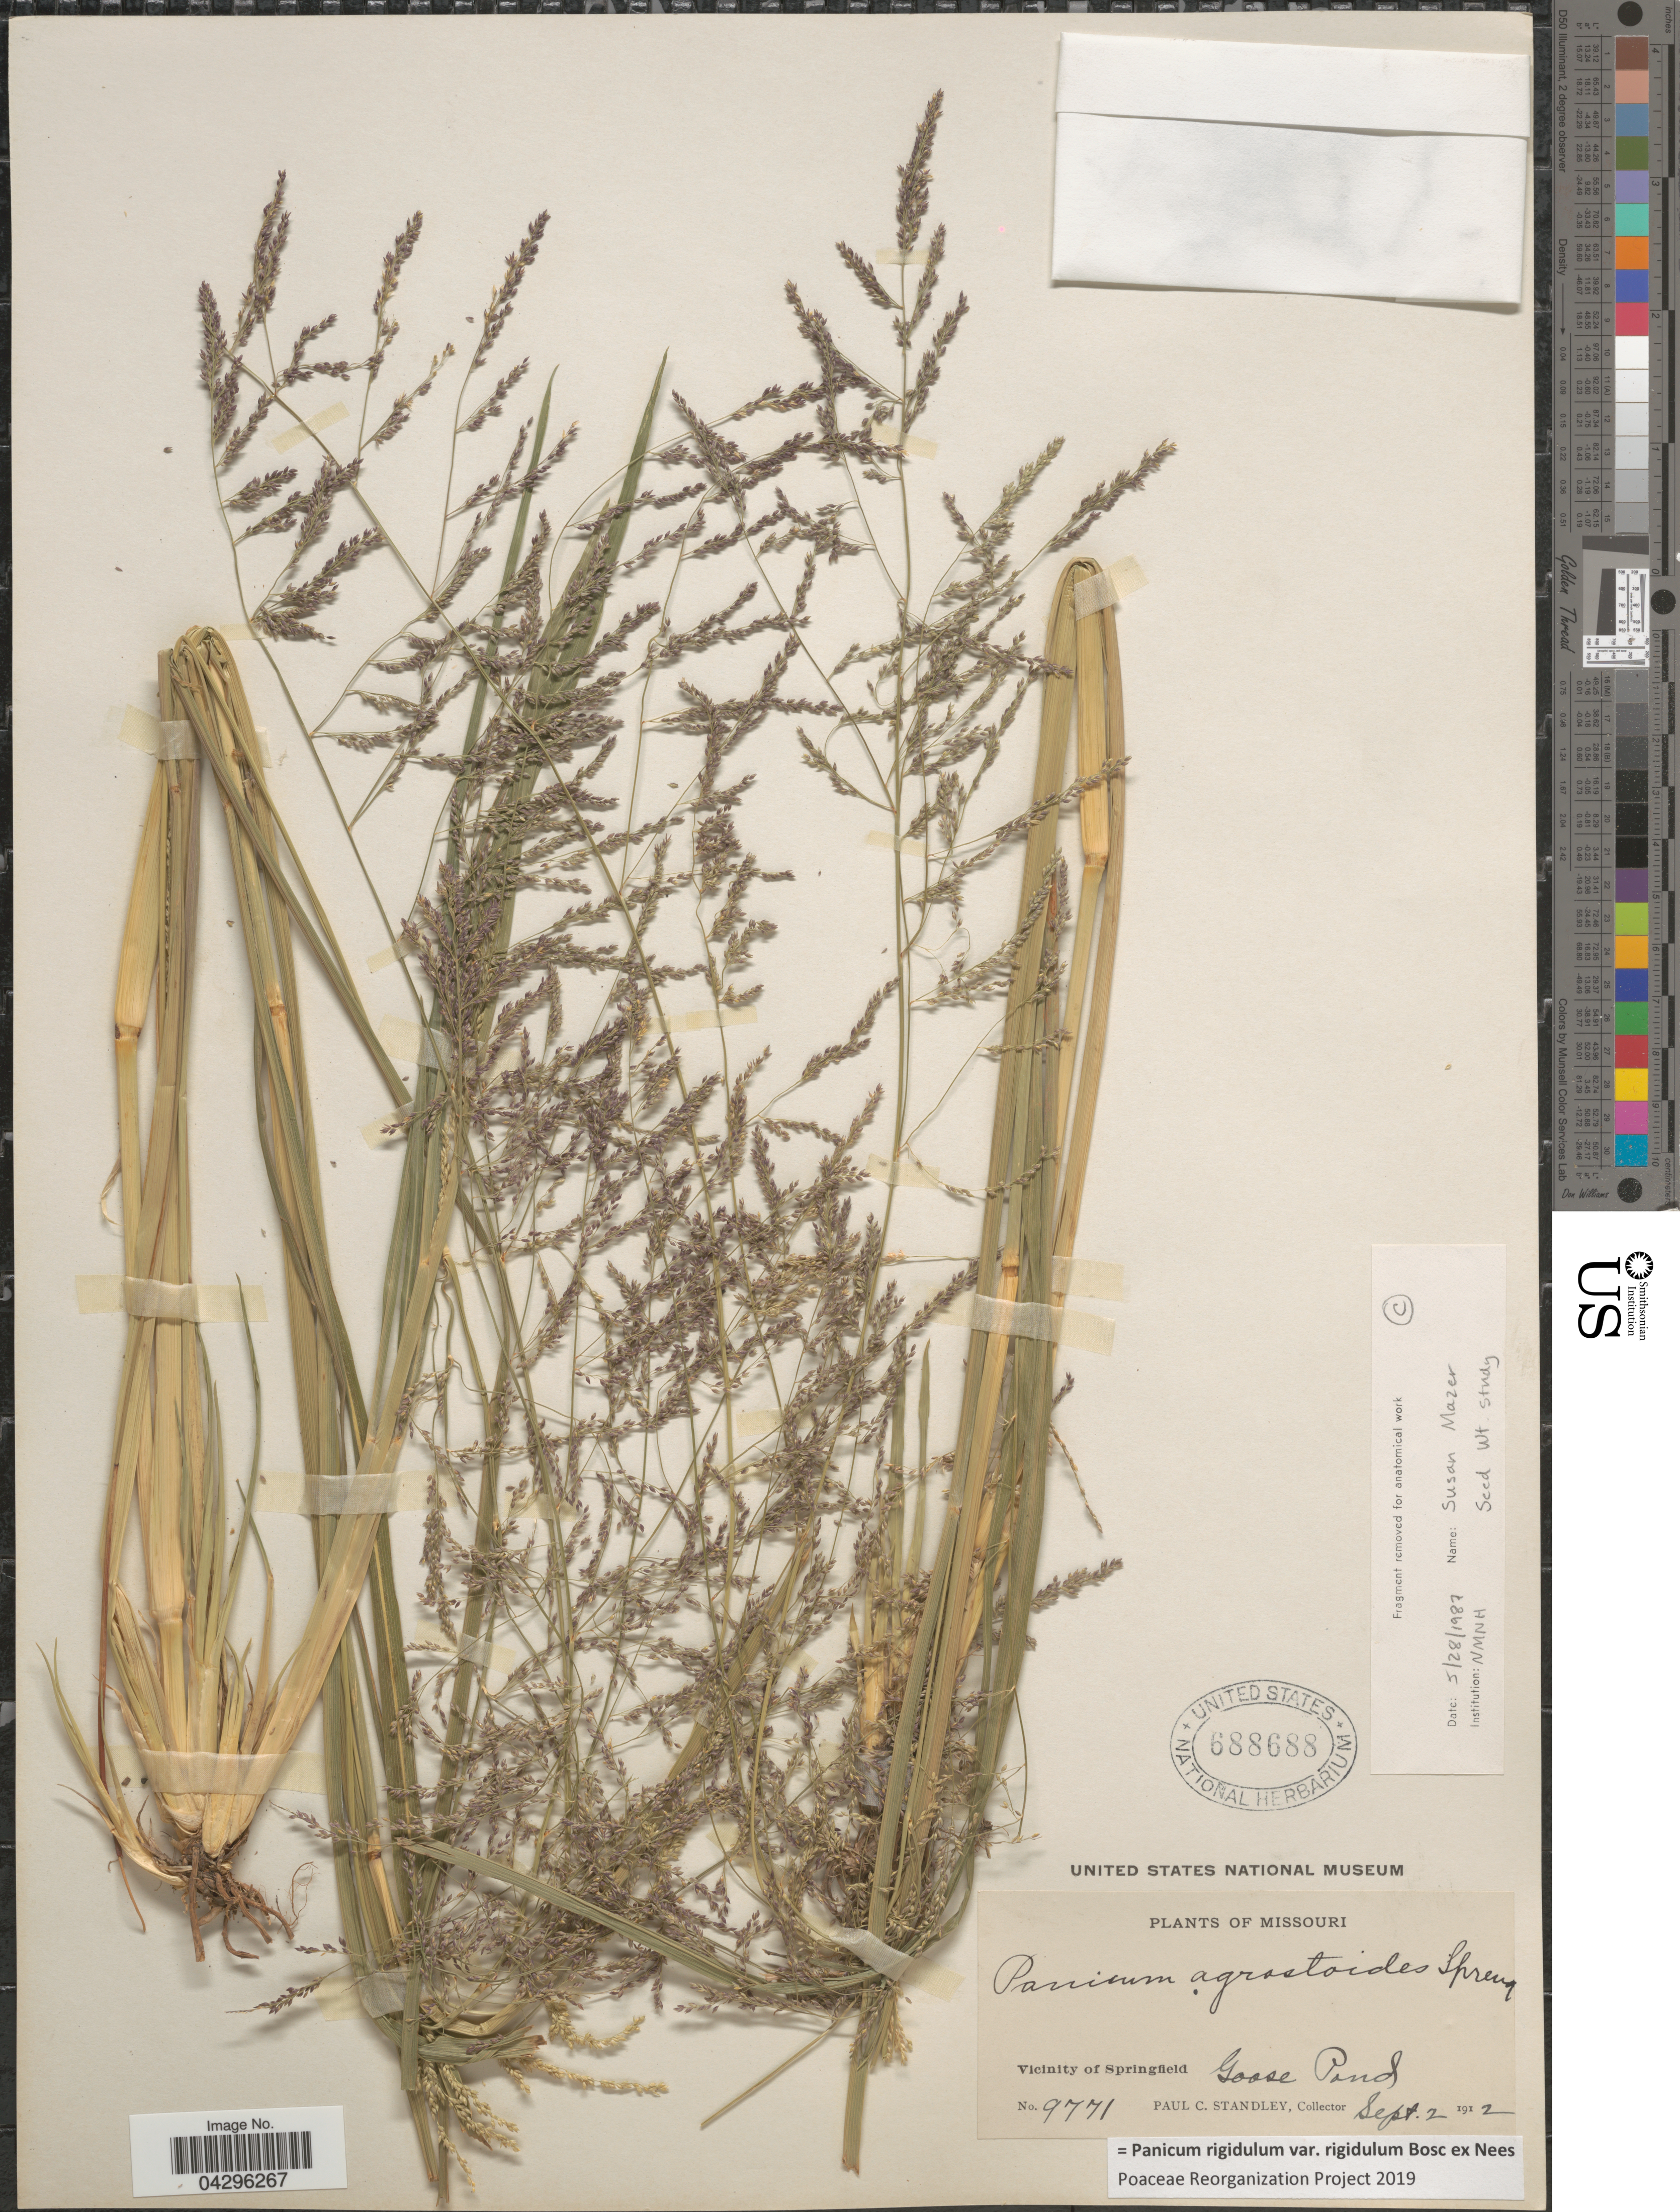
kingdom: Plantae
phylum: Tracheophyta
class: Liliopsida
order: Poales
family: Poaceae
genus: Panicum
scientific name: Panicum rigidulum var. rigidulum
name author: Bosc ex Nees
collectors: P. C. Standley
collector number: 9771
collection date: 1912-09-02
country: United States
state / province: Missouri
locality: Vicinity of Springfield. Goose Pond.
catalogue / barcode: US 688688